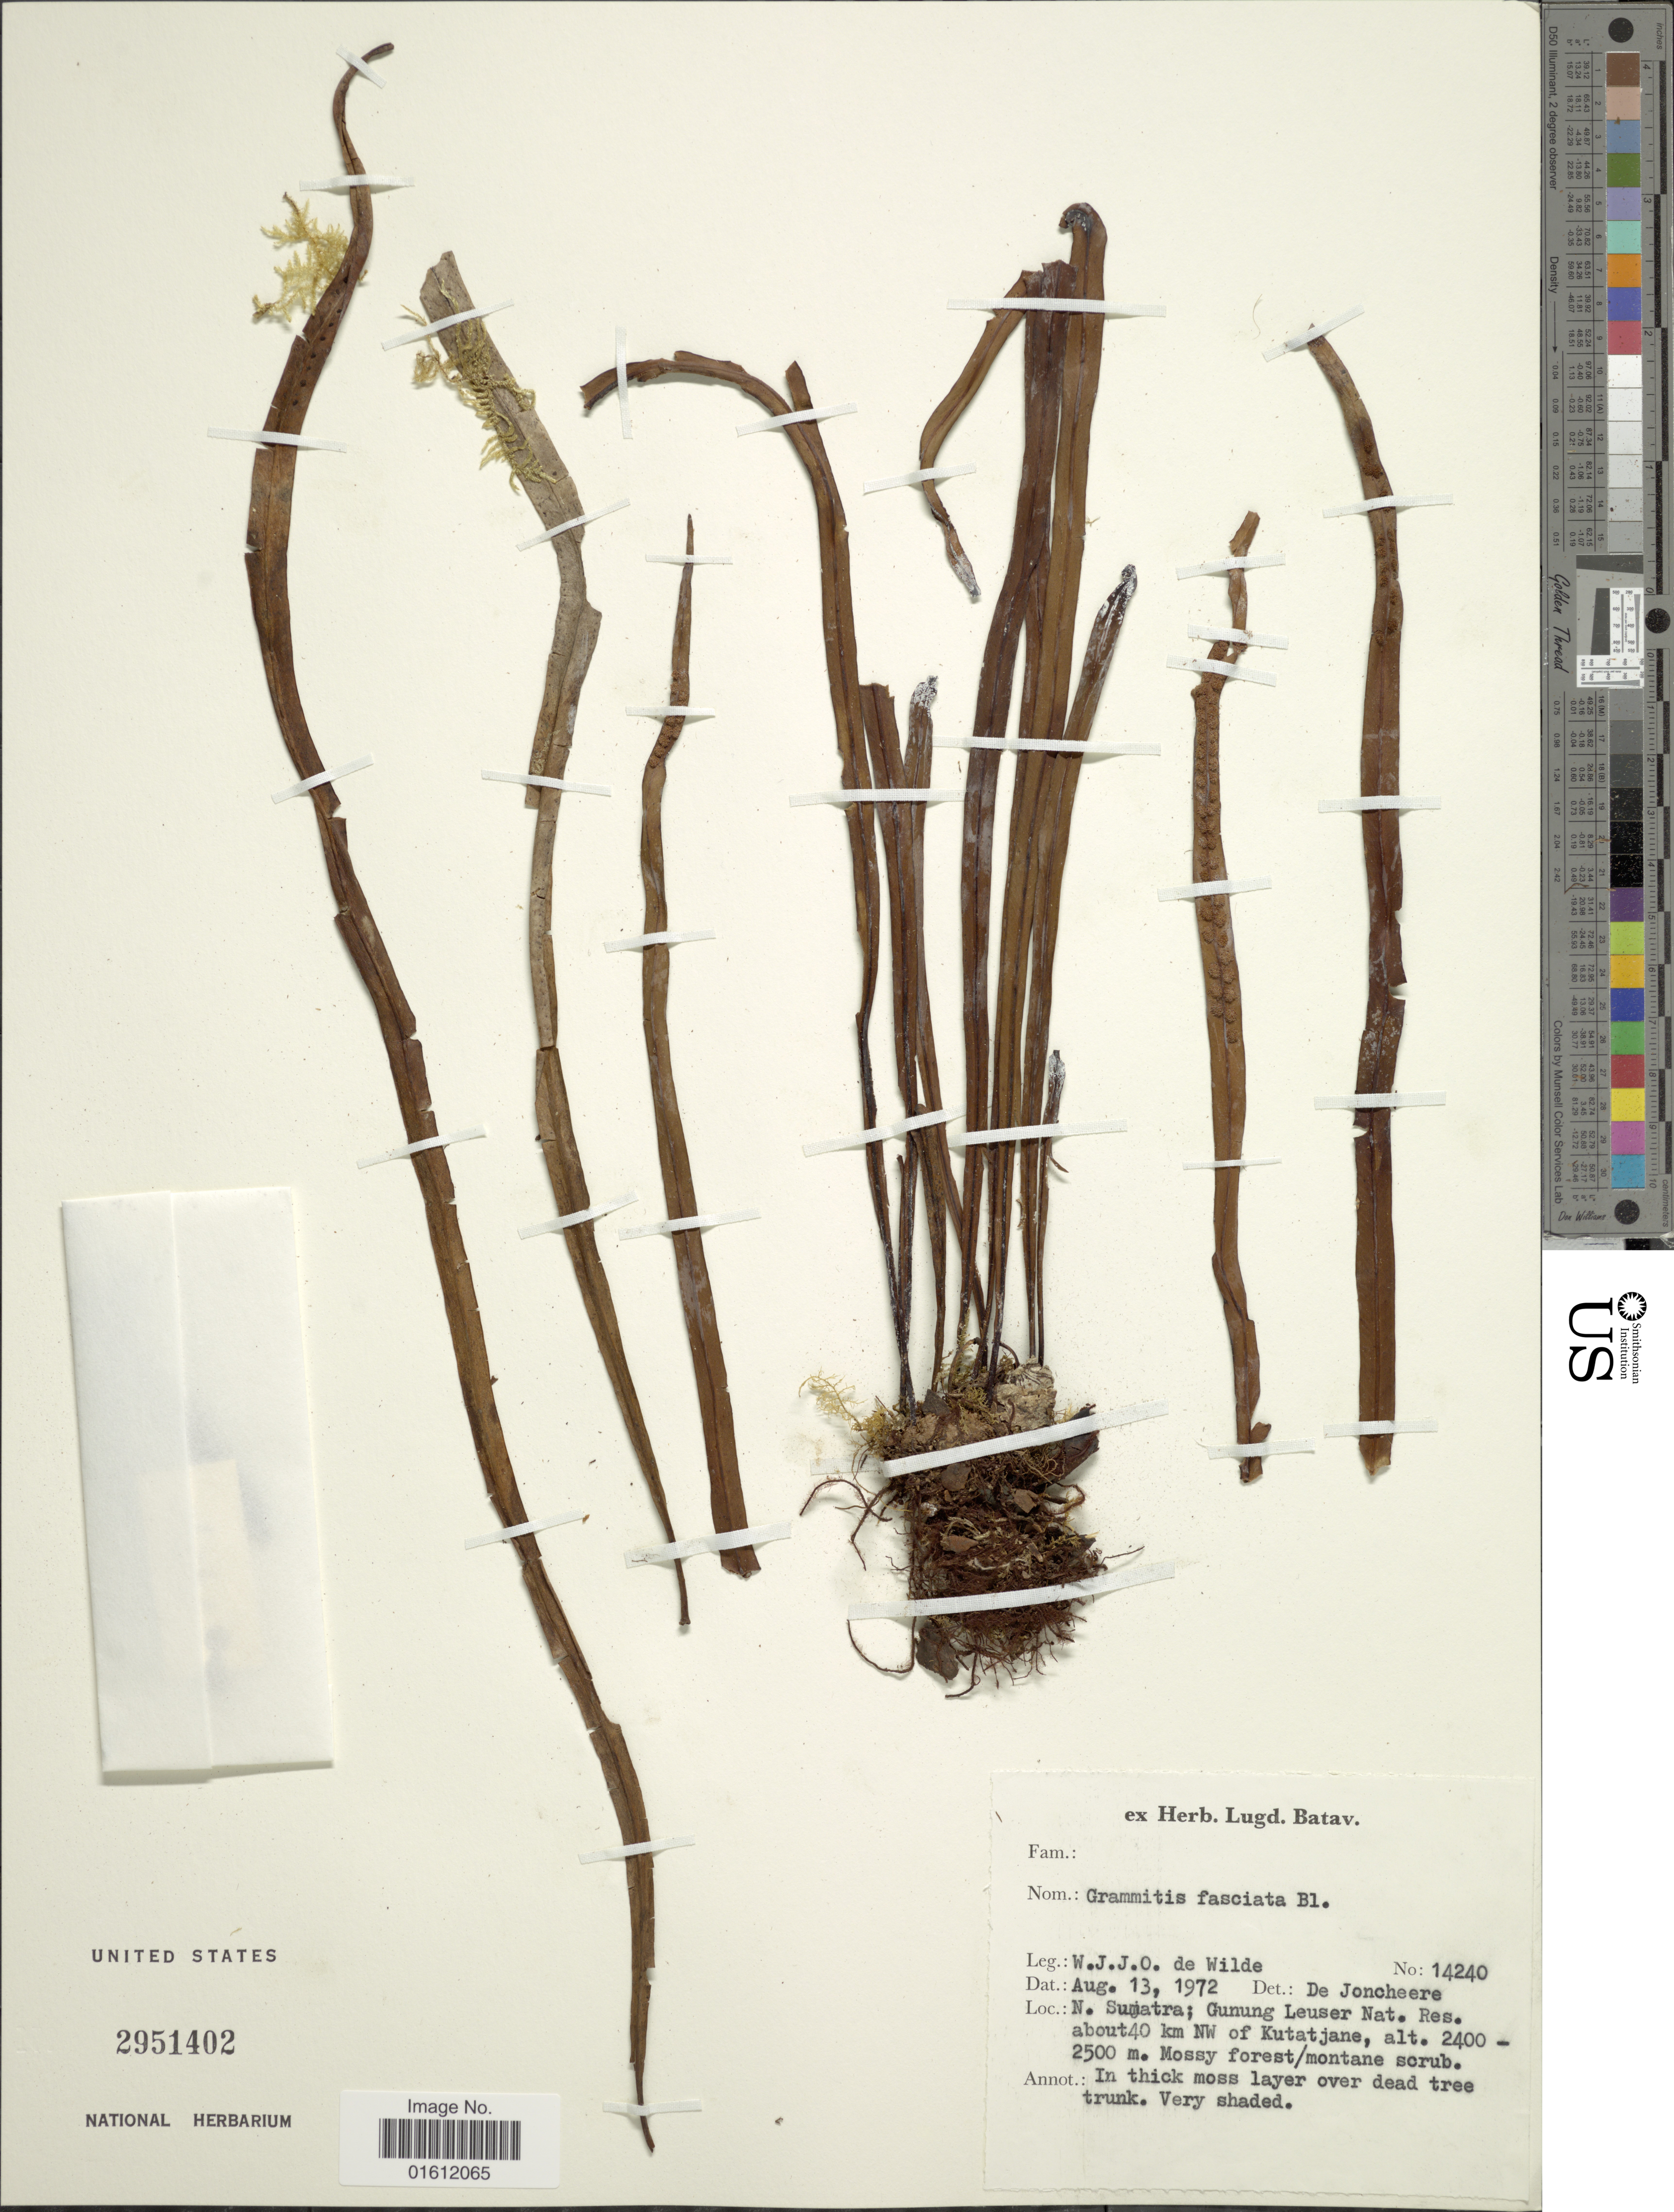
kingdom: Plantae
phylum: Tracheophyta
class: Polypodiopsida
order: Polypodiales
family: Polypodiaceae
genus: Oreogrammitis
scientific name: Oreogrammitis fasciata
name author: (Blume) Parris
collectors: W. J. de Wilde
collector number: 14240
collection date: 1972-08-13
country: Indonesia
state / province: Sumatra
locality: N. Sumatra; Gunung Leuser Nat. Res. about 40 km NW of Kutatjane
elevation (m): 2400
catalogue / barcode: US 2951402